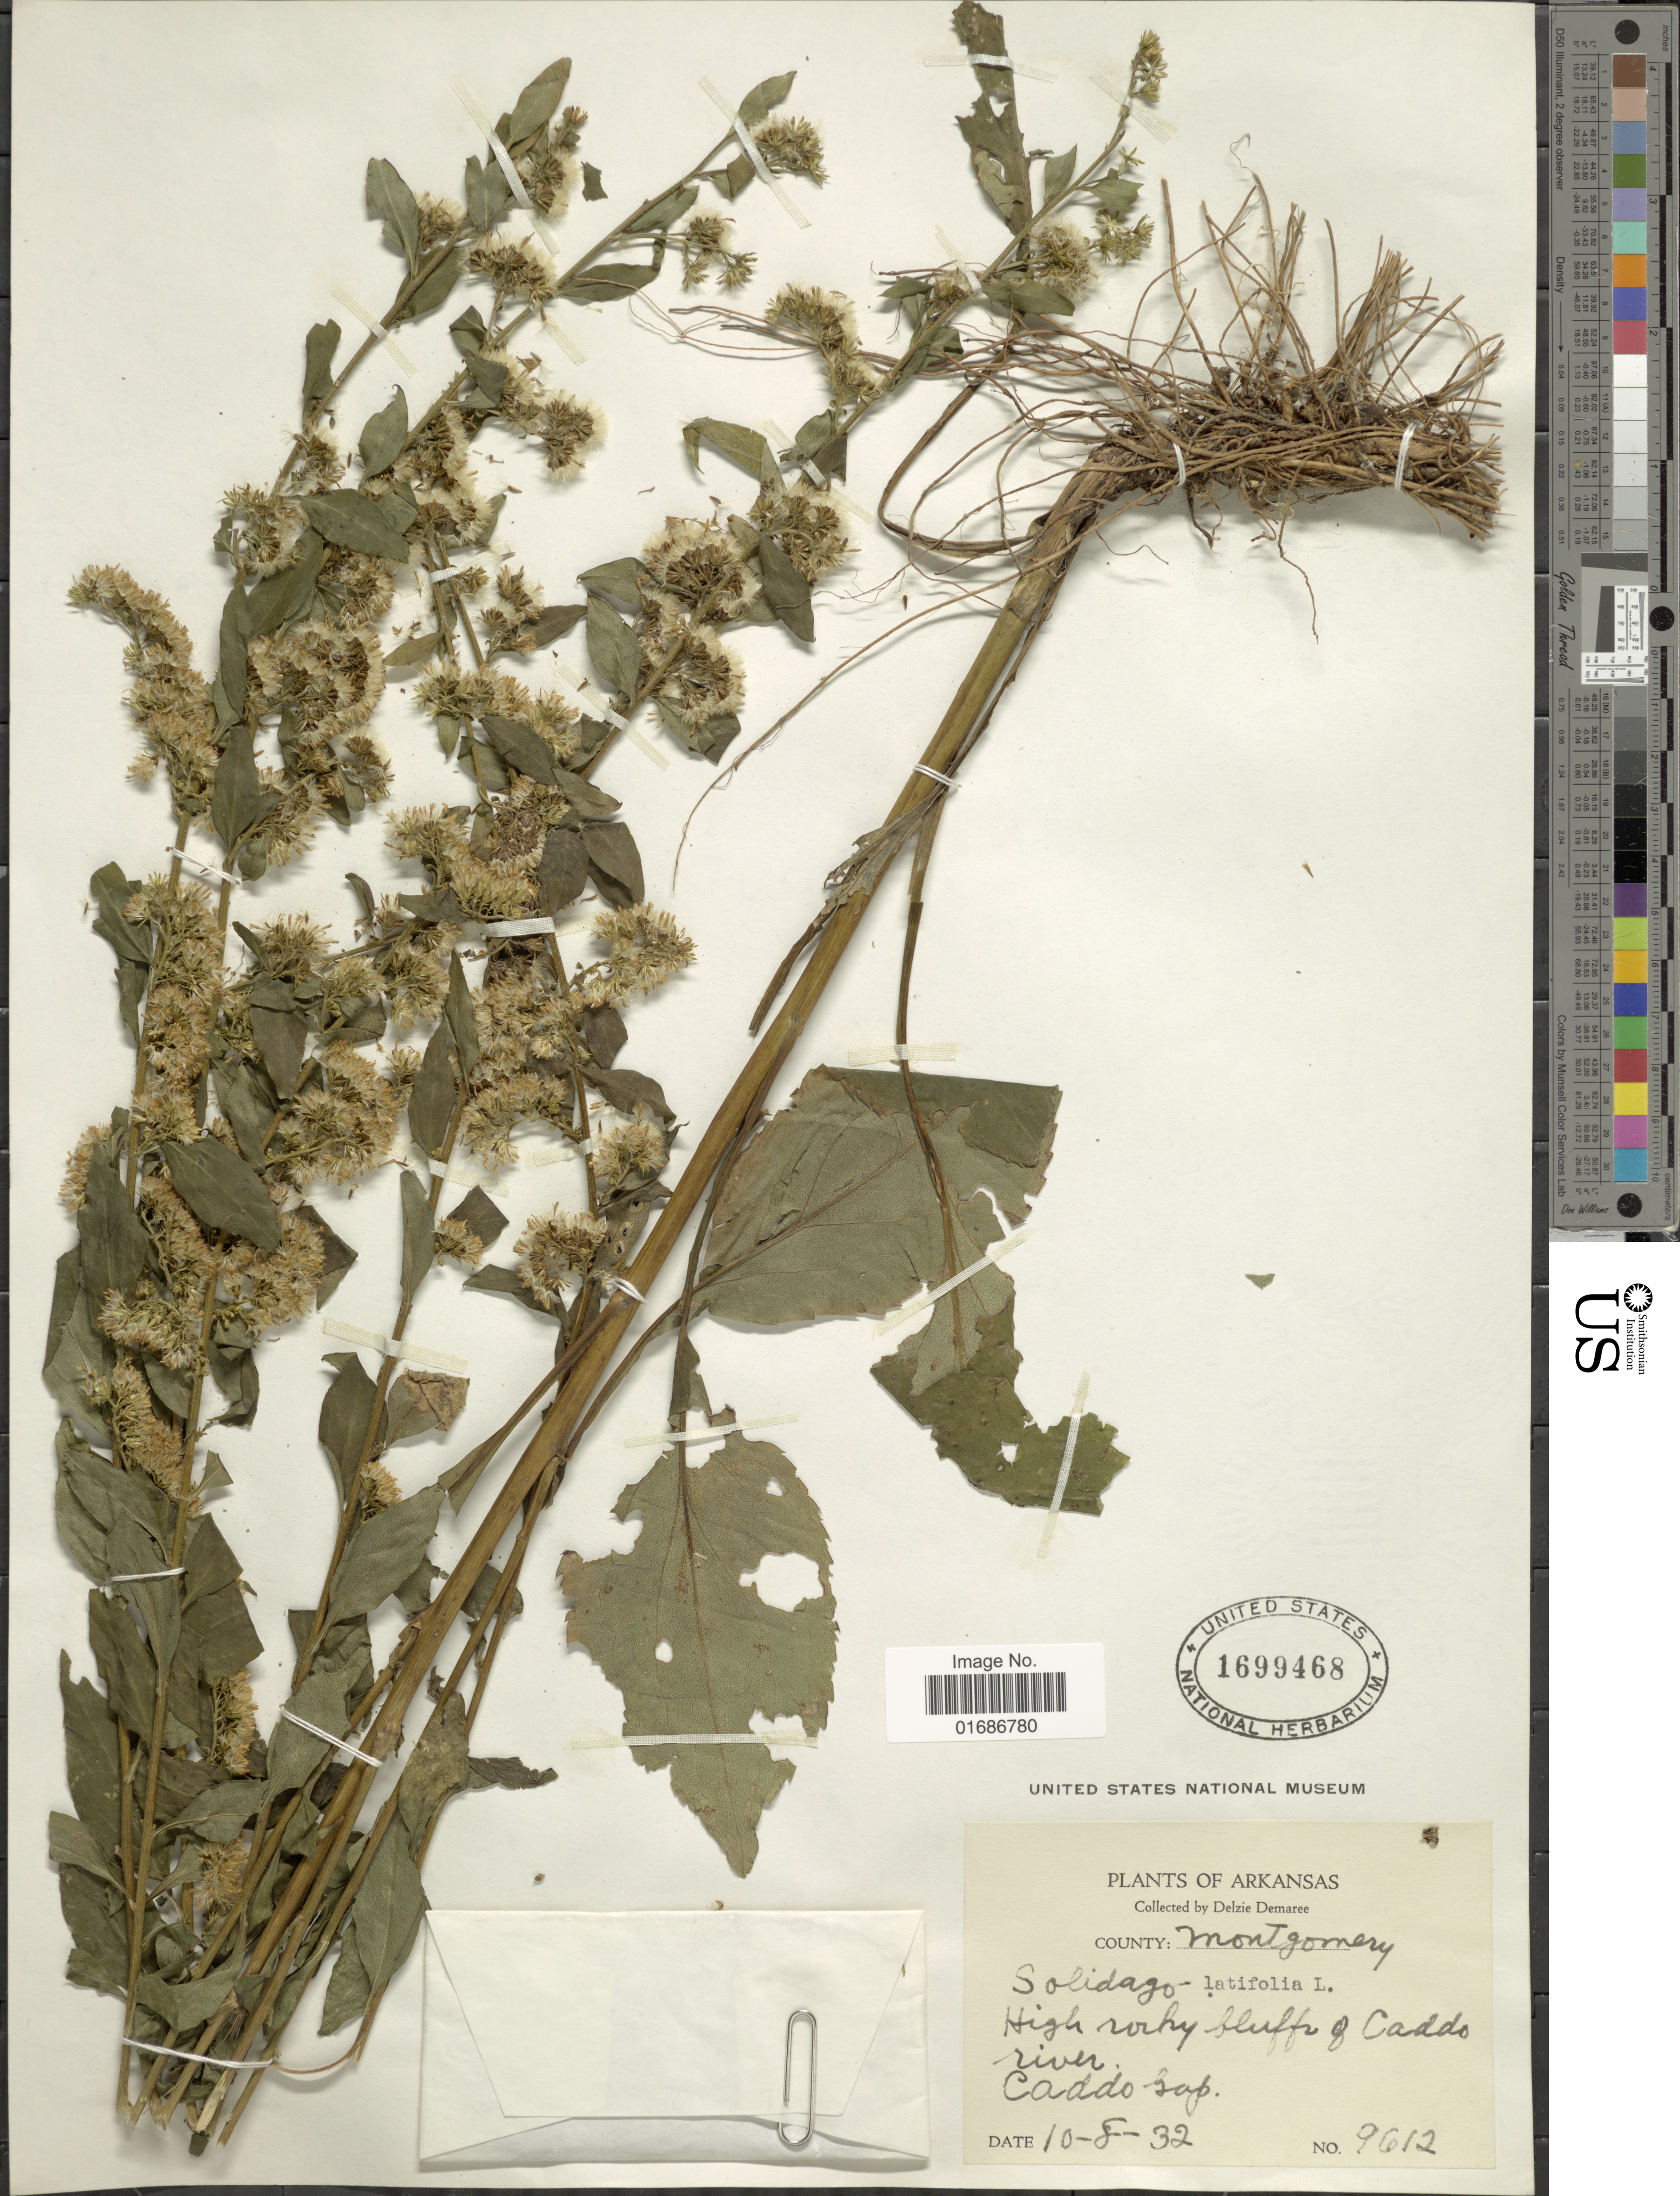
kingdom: Plantae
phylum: Tracheophyta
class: Magnoliopsida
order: Asterales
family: Asteraceae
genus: Solidago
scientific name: Solidago arguta var. boottii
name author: Aiton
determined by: Witsell, Theo, (ARKNHCX), Arkansas Natural Heritage Commission (UNITED STATES)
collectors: D. Demaree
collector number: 9612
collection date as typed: Transcribed d/m/y: 10/8/32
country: United States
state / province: Arkansas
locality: County Montgomery, High rocky bluffs of Caddo River, Caddo Gap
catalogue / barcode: US 1699468